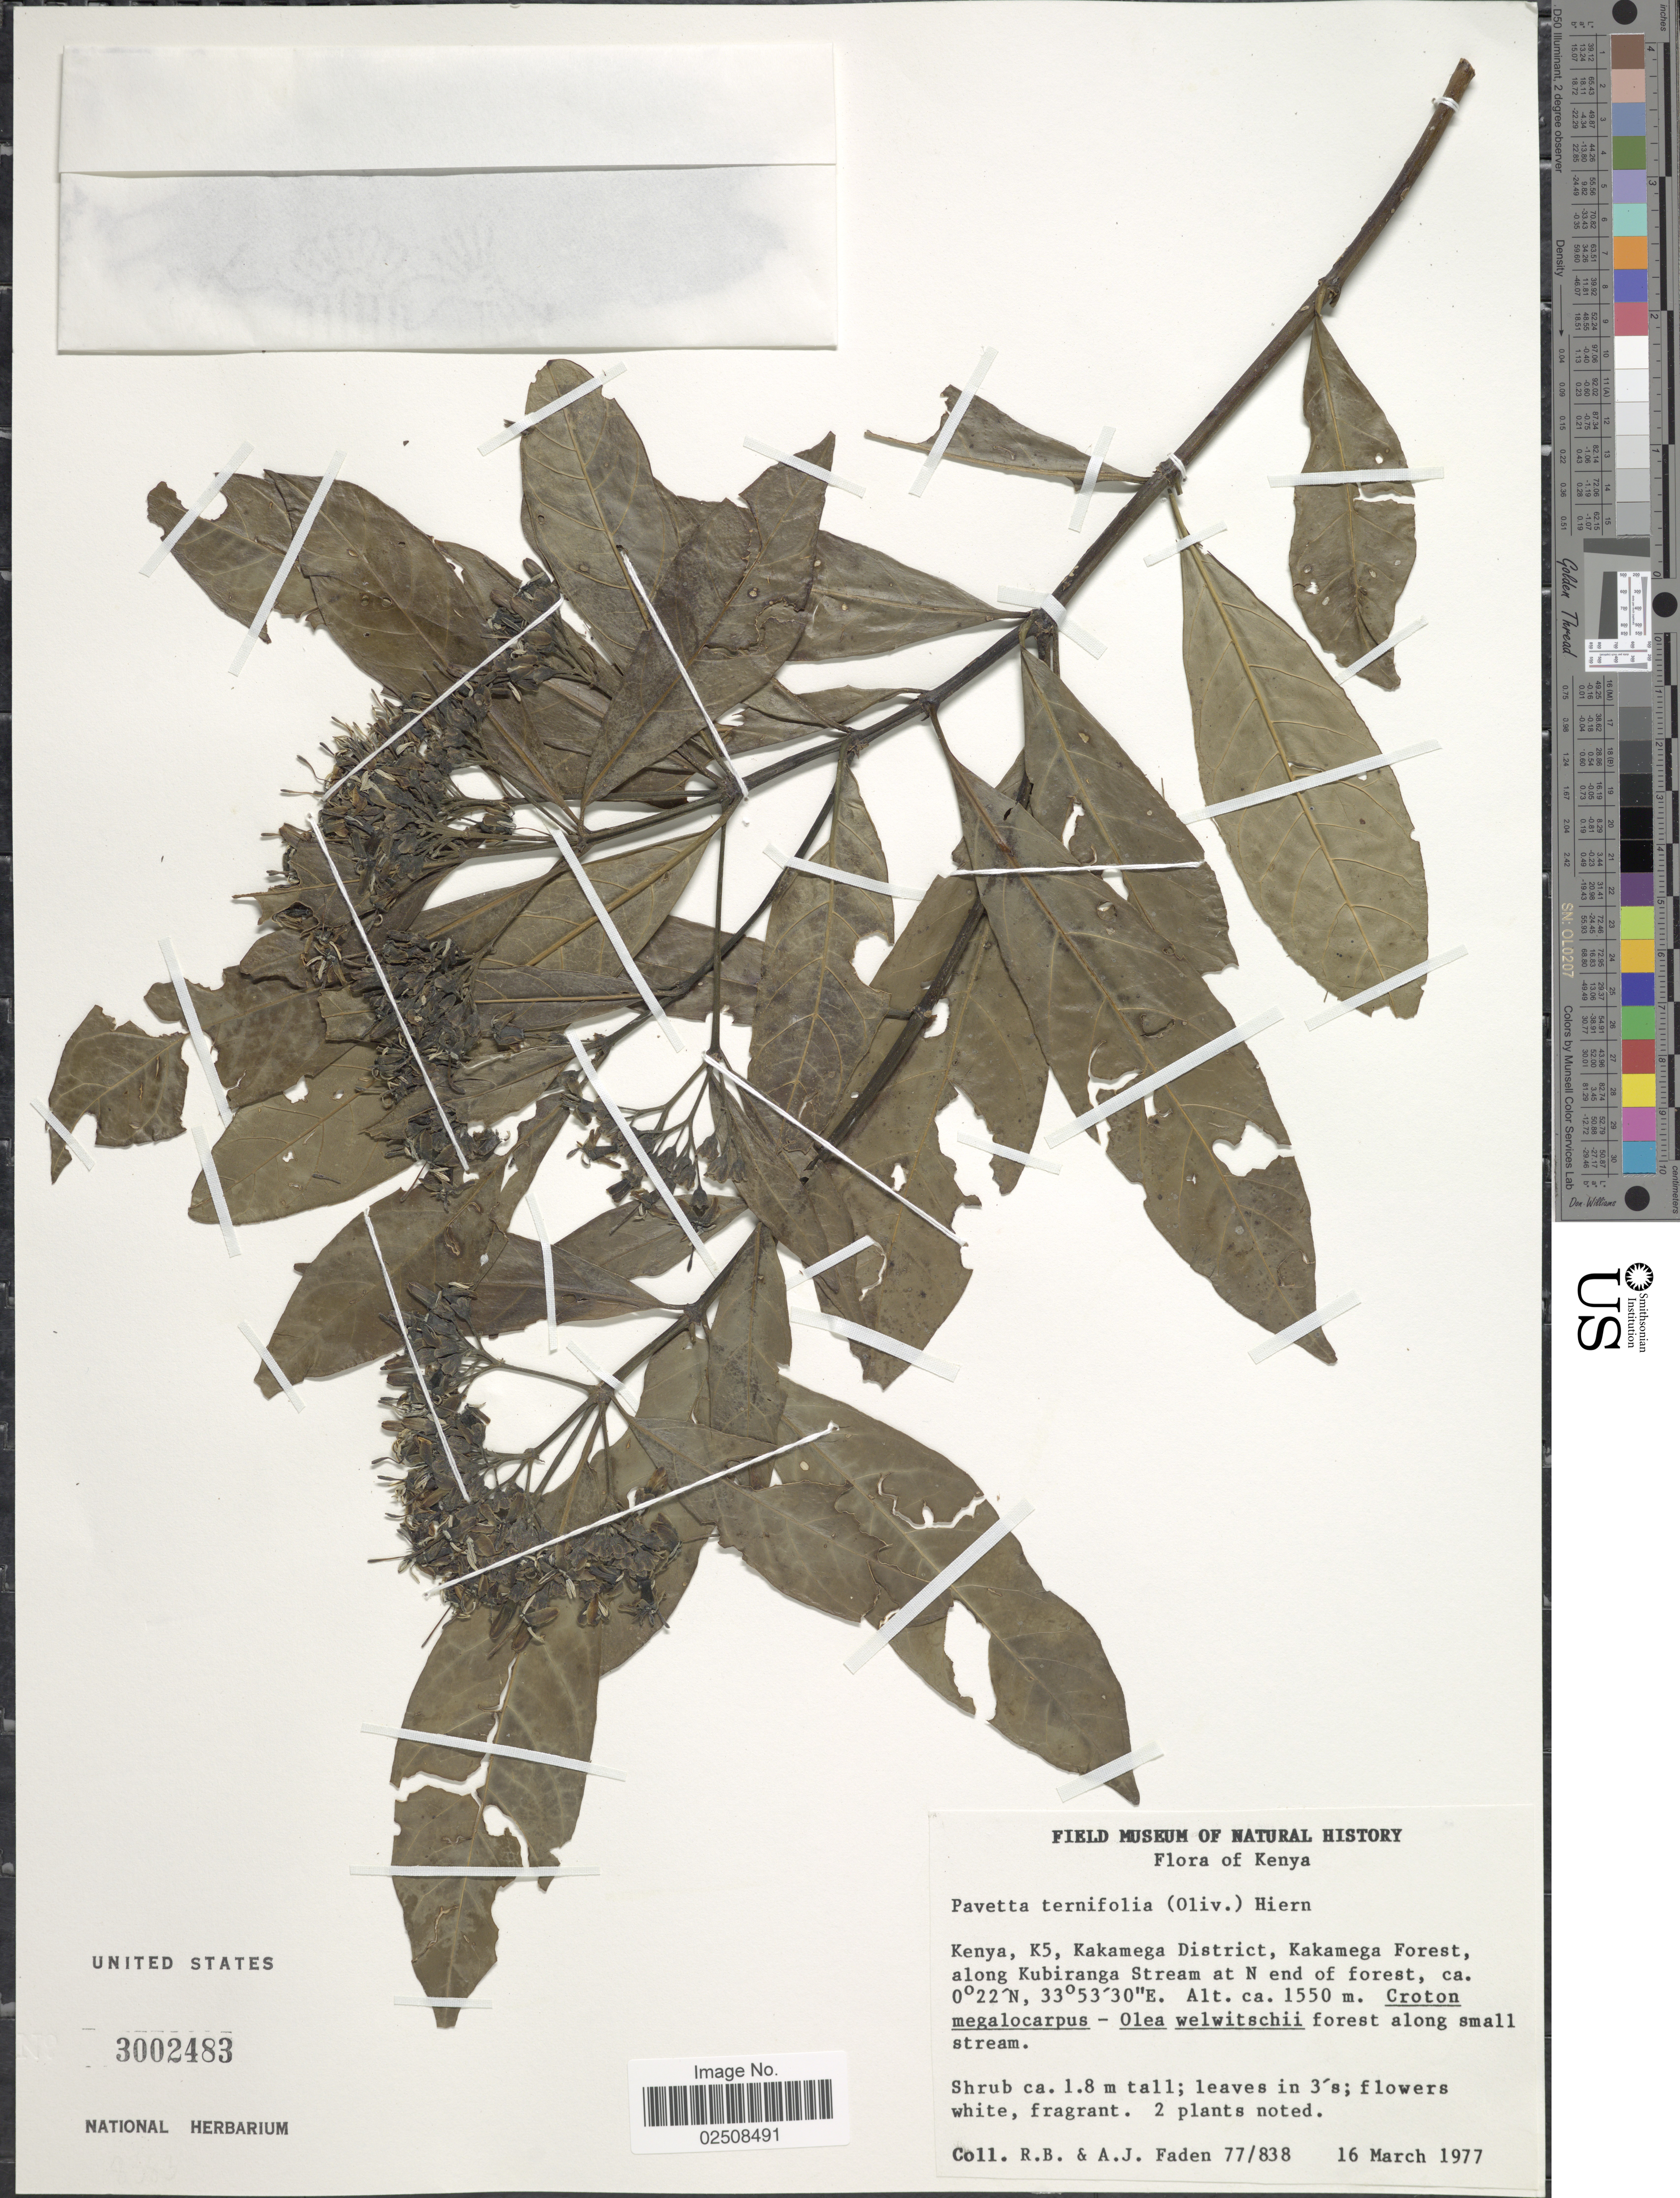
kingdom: Plantae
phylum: Tracheophyta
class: Magnoliopsida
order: Gentianales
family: Rubiaceae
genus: Pavetta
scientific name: Pavetta ternifolia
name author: Hook. f. ex Oliv.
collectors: R. B. Faden & A. J. Faden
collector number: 77/838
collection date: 1977-03-16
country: Kenya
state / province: Kakamega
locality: K5, Kakamega District, Kakamega Forest, along Kubiranga Stream at N end of forest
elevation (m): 1550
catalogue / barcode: US 3002483